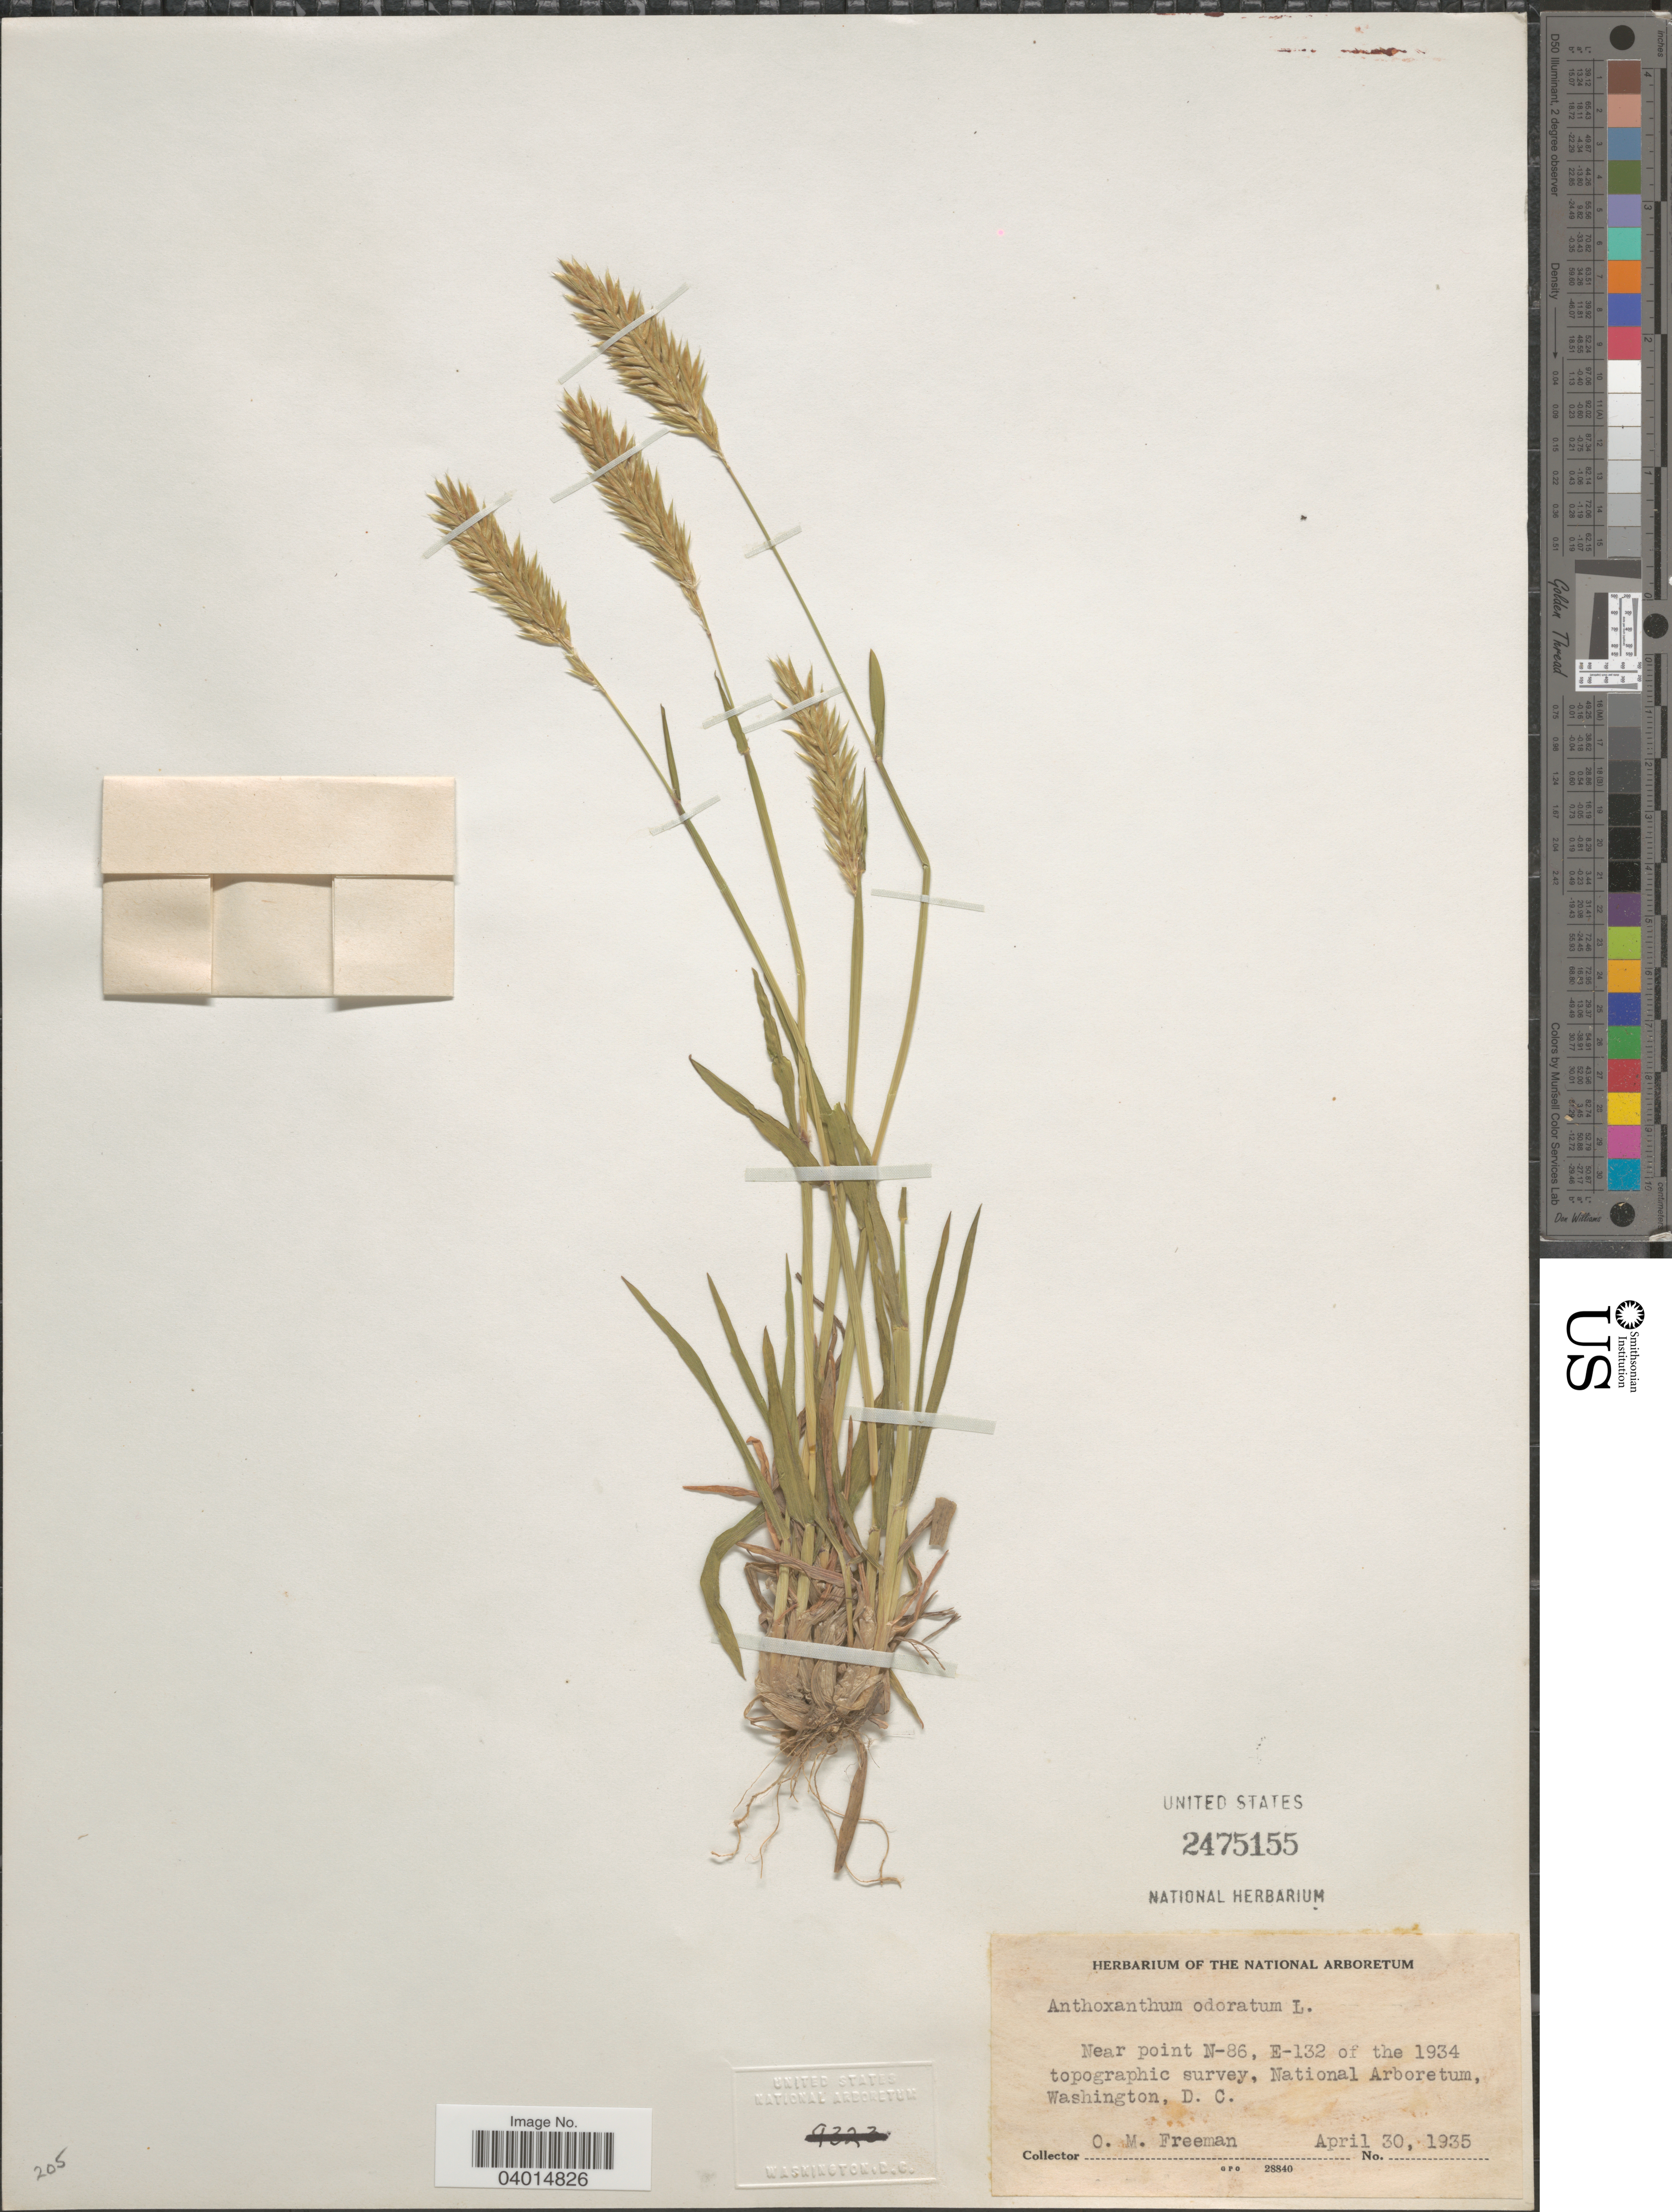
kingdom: Plantae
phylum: Tracheophyta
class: Liliopsida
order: Poales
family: Poaceae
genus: Anthoxanthum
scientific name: Anthoxanthum odoratum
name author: L.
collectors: O. Freeman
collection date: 1935-04-30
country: United States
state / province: District of Columbia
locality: Near point N-86, E-132 of the 1934 topographic survey, National Arboretum, Washington, D. C.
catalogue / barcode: US 2475155